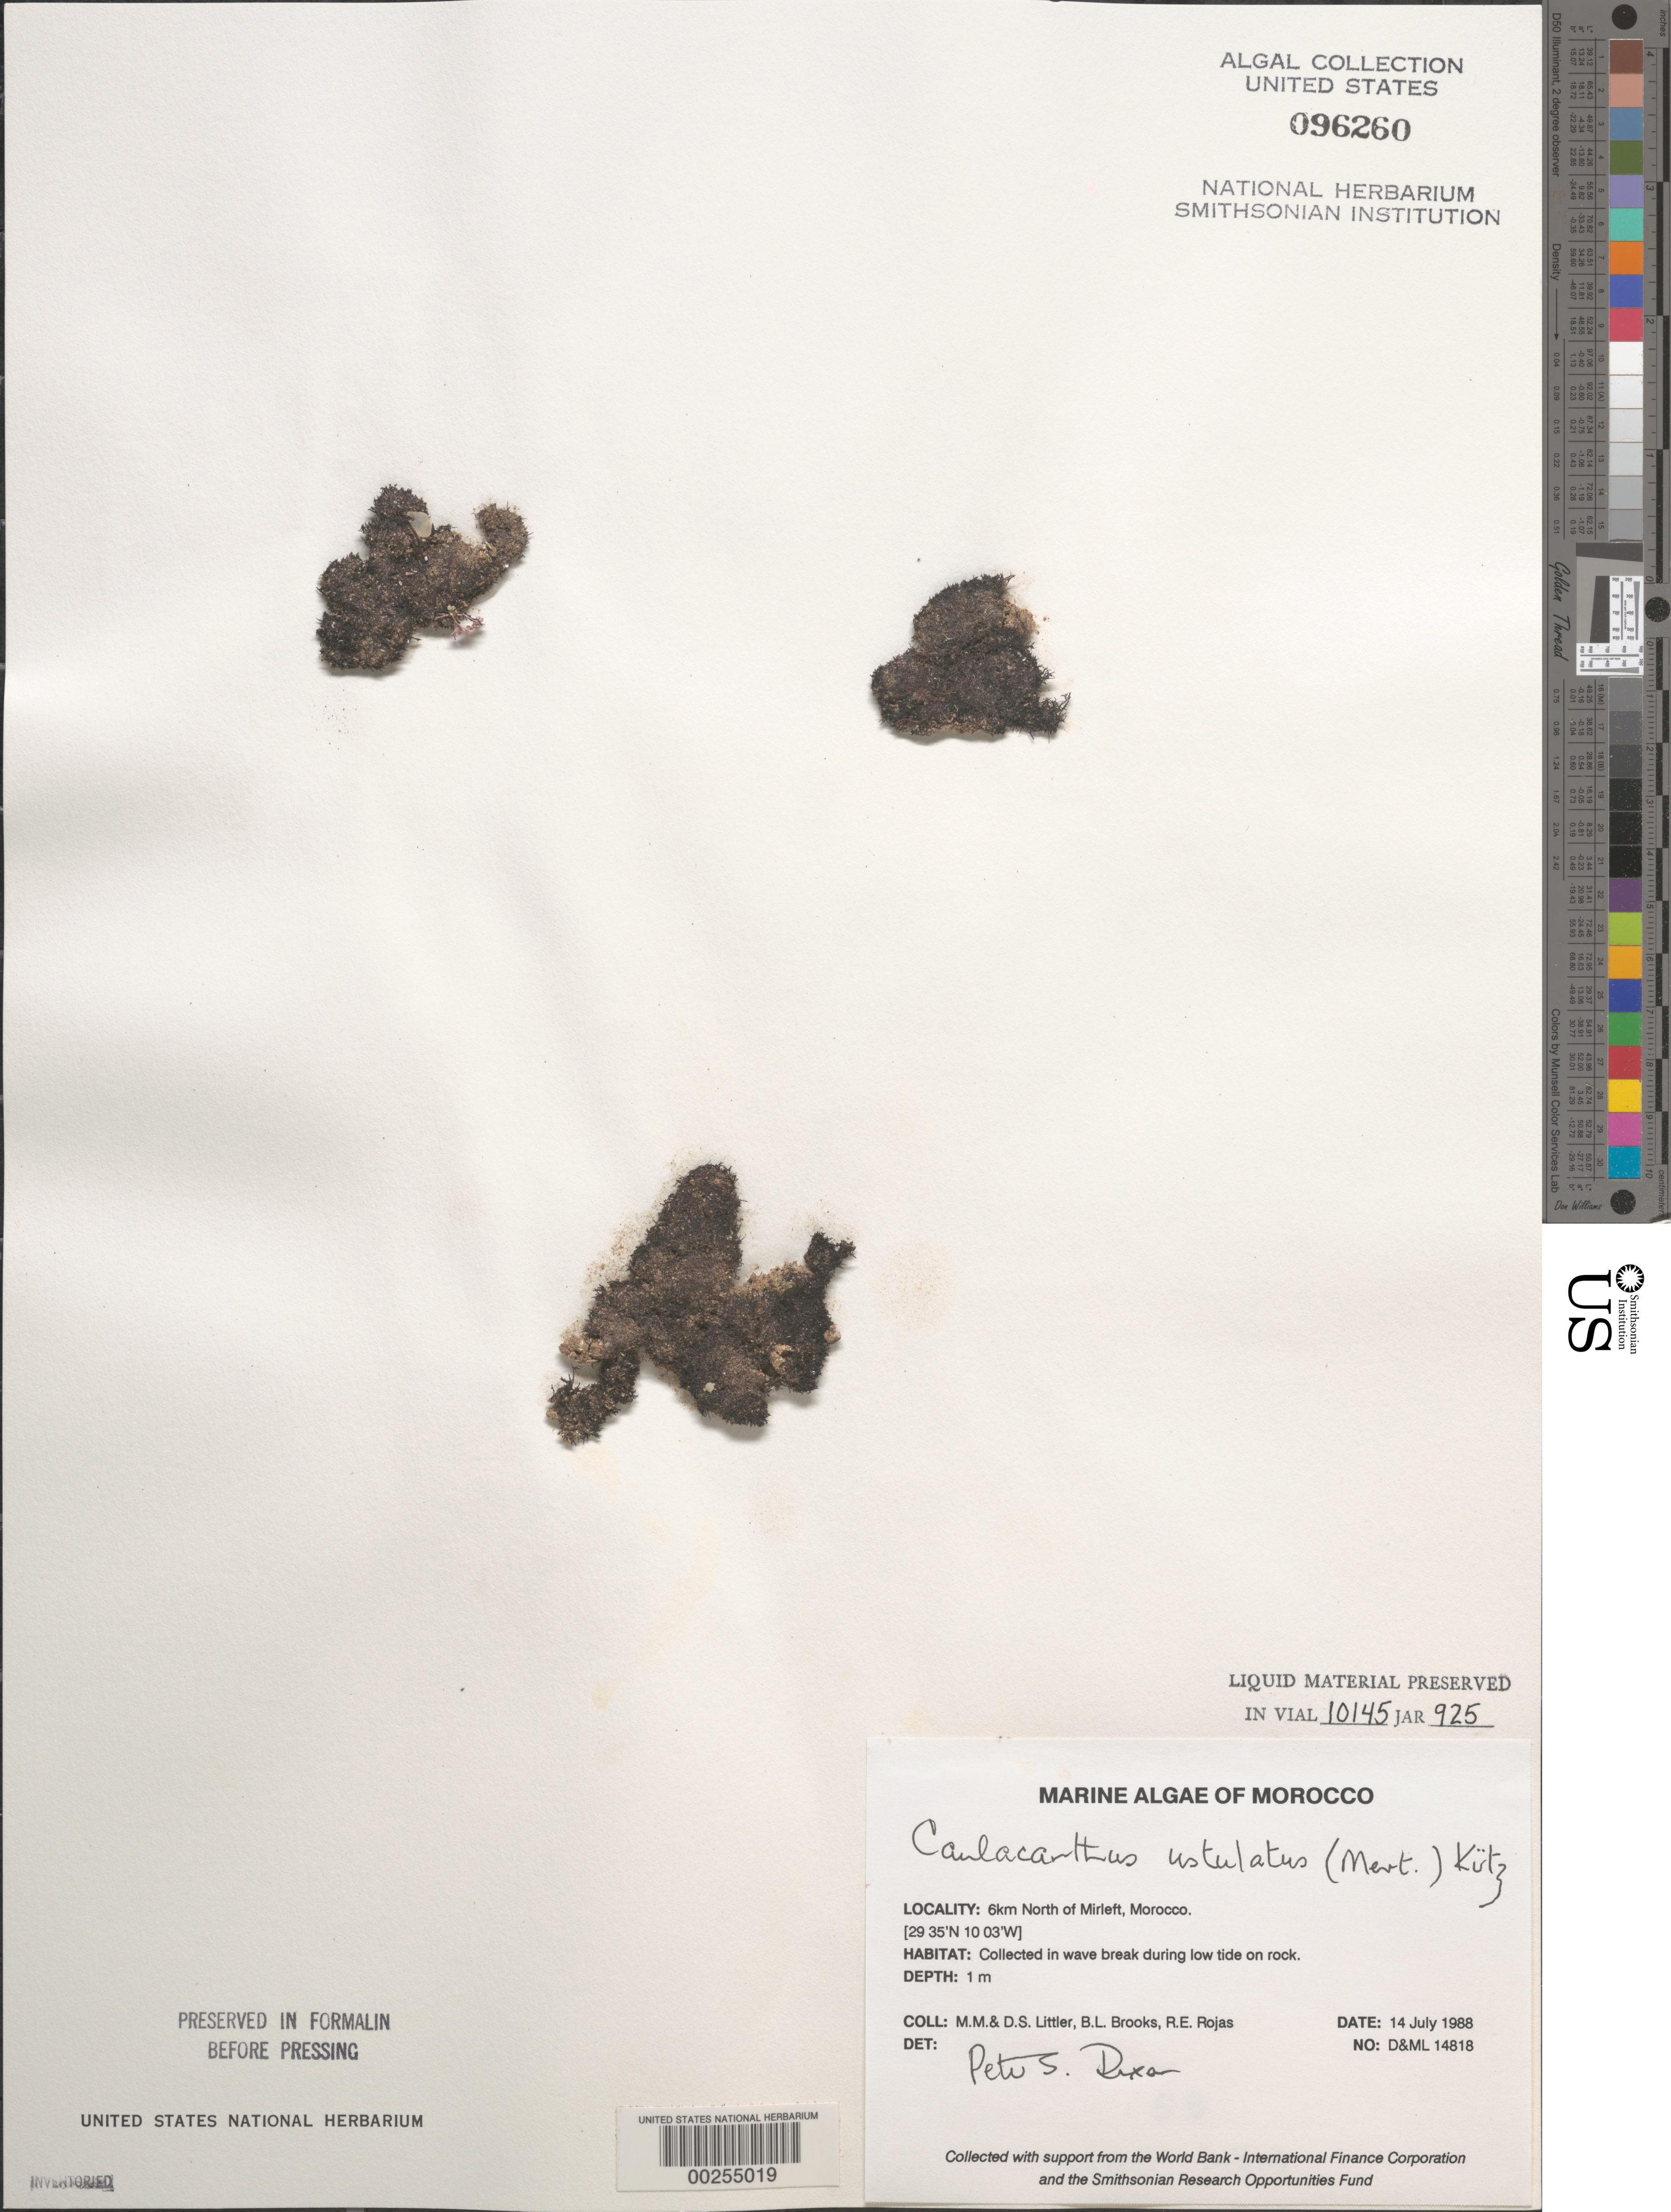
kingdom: Plantae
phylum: Rhodophyta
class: Florideophyceae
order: Gigartinales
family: Caulacanthaceae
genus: Caulacanthus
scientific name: Caulacanthus ustulatus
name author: (Mert. ex Turner) Kütz.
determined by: Dixon, P. S.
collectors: M. M. Littler, D. S. Littler, B. Brooks & R. Rojas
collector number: D&ML 14818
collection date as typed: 14 Jul 1988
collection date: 1988-07-14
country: Morocco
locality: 6 km north of Mirleft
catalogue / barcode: US 96260